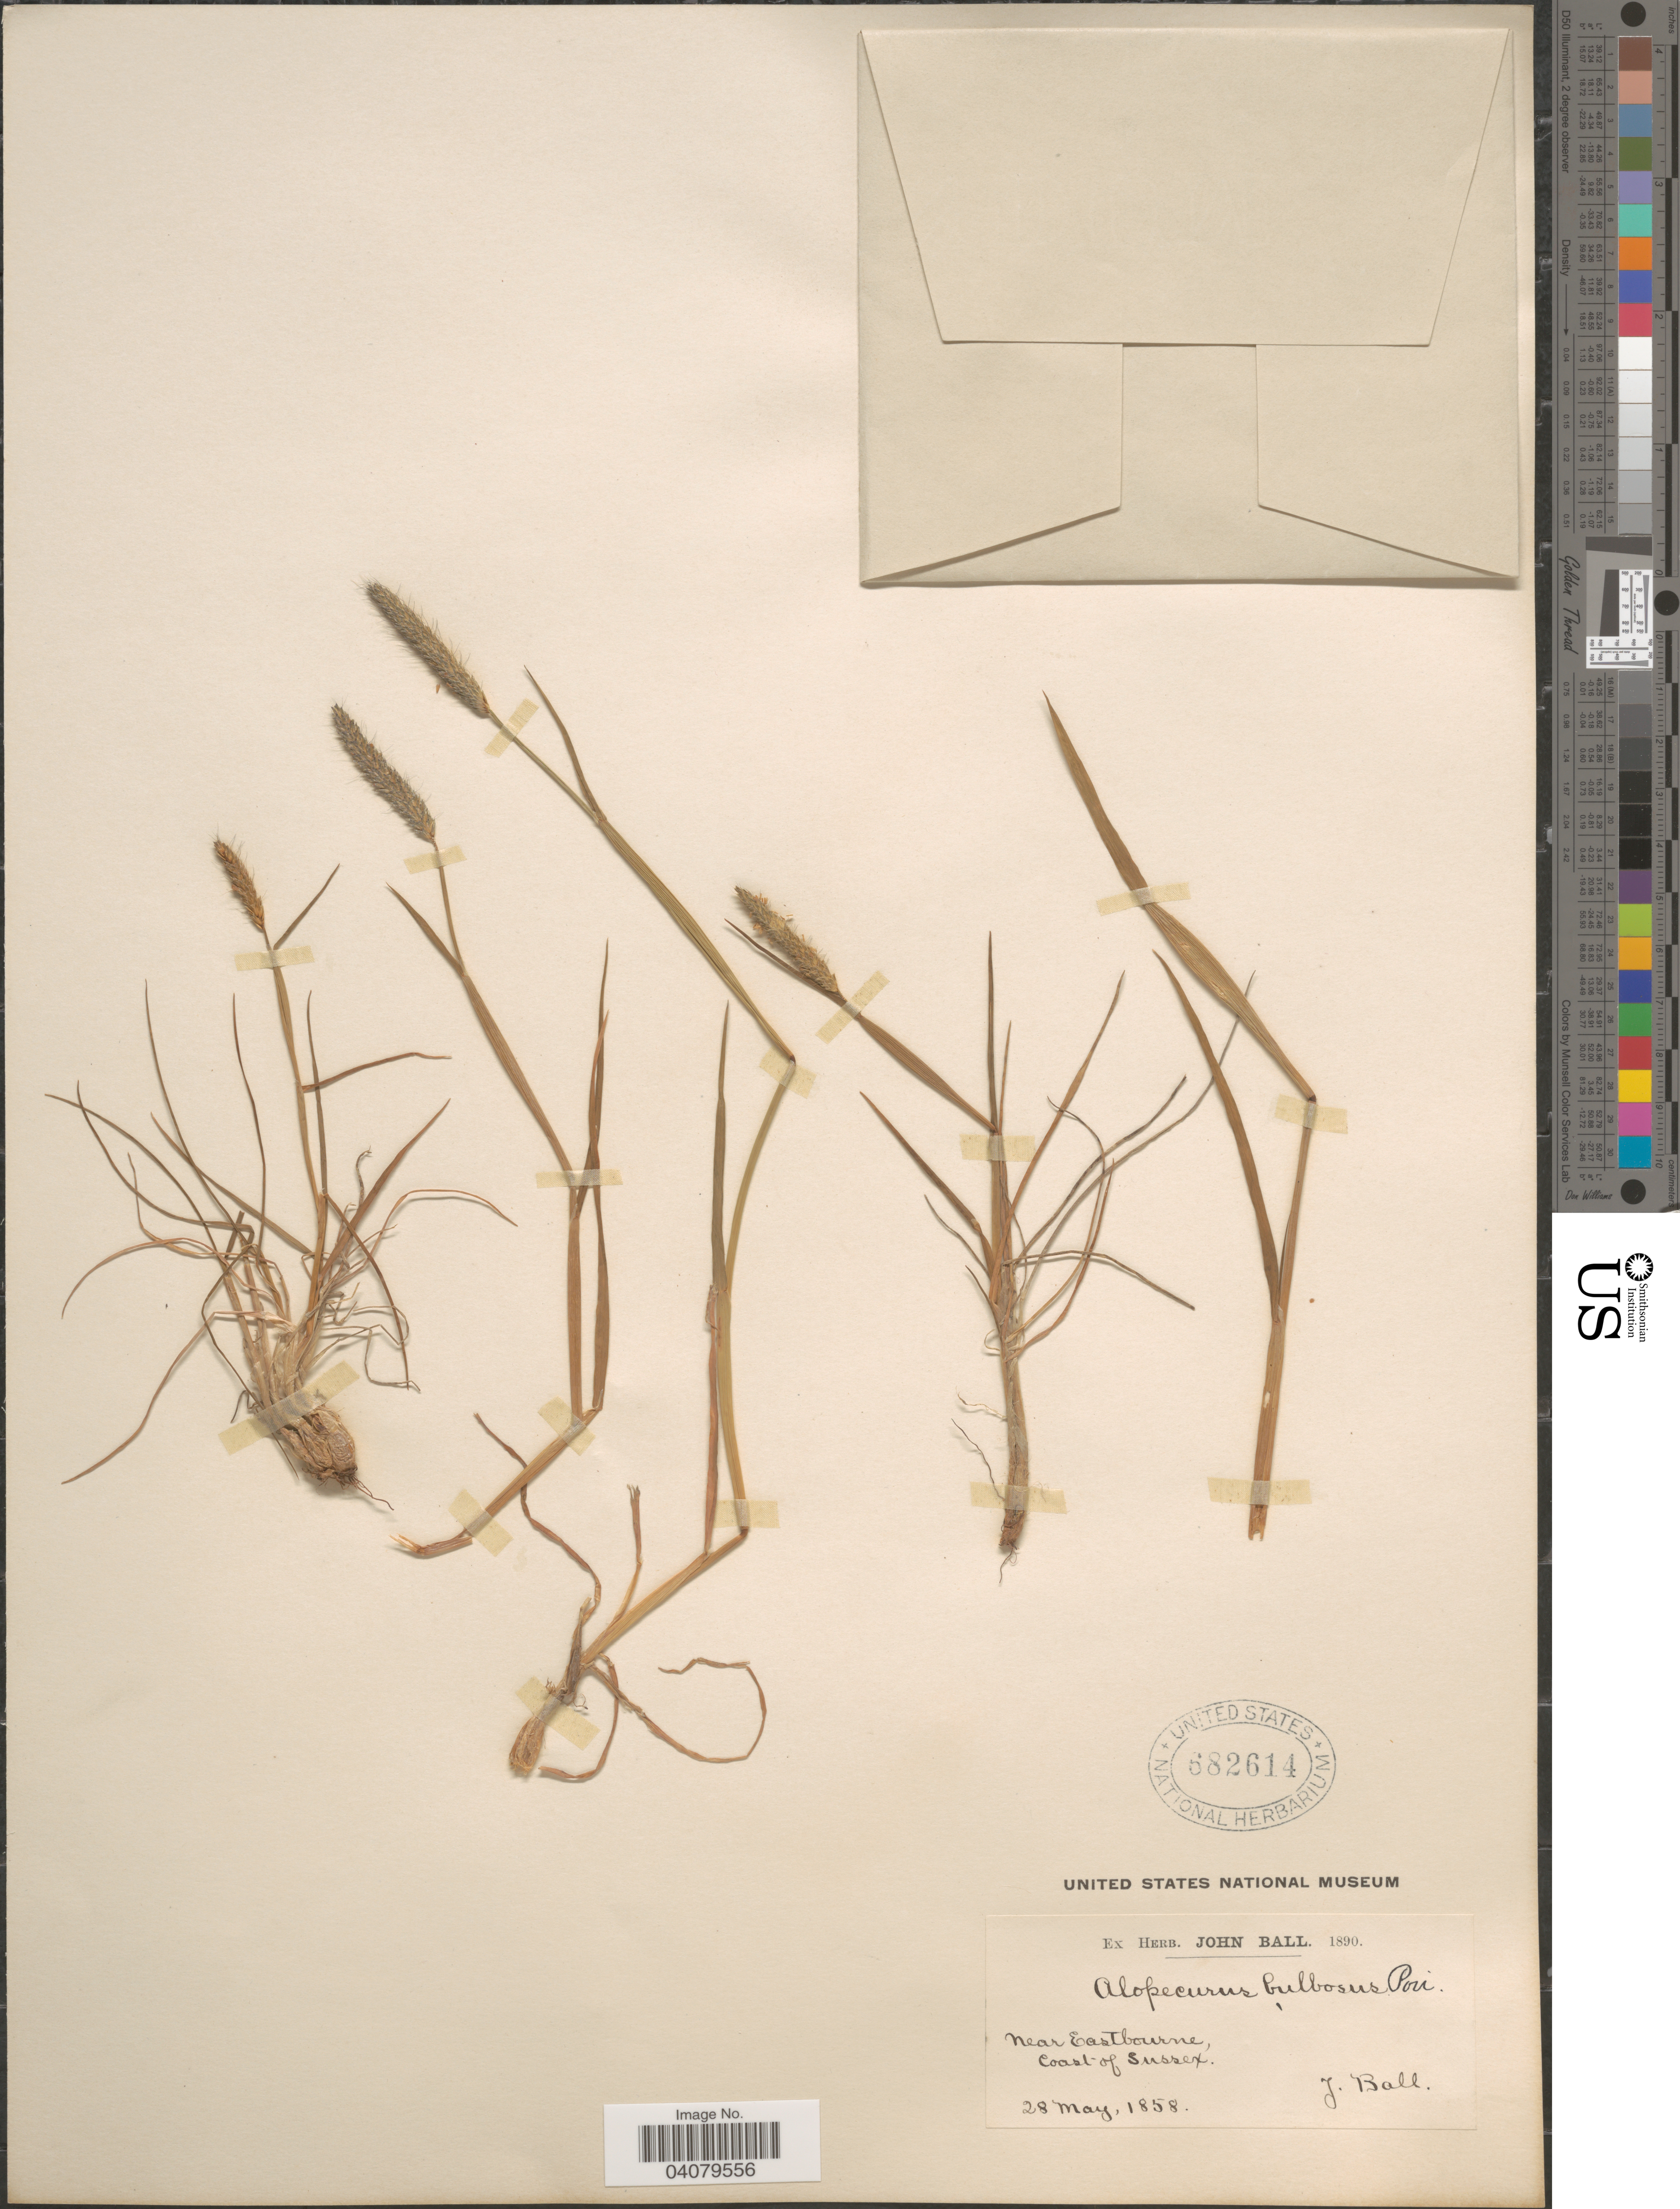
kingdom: Plantae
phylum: Tracheophyta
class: Liliopsida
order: Poales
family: Poaceae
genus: Alopecurus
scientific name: Alopecurus bulbosus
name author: Gouan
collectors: J. Ball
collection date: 1858-05-28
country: United Kingdom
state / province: England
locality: Near Eastbourne, Coast of Sussex.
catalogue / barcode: US 682614